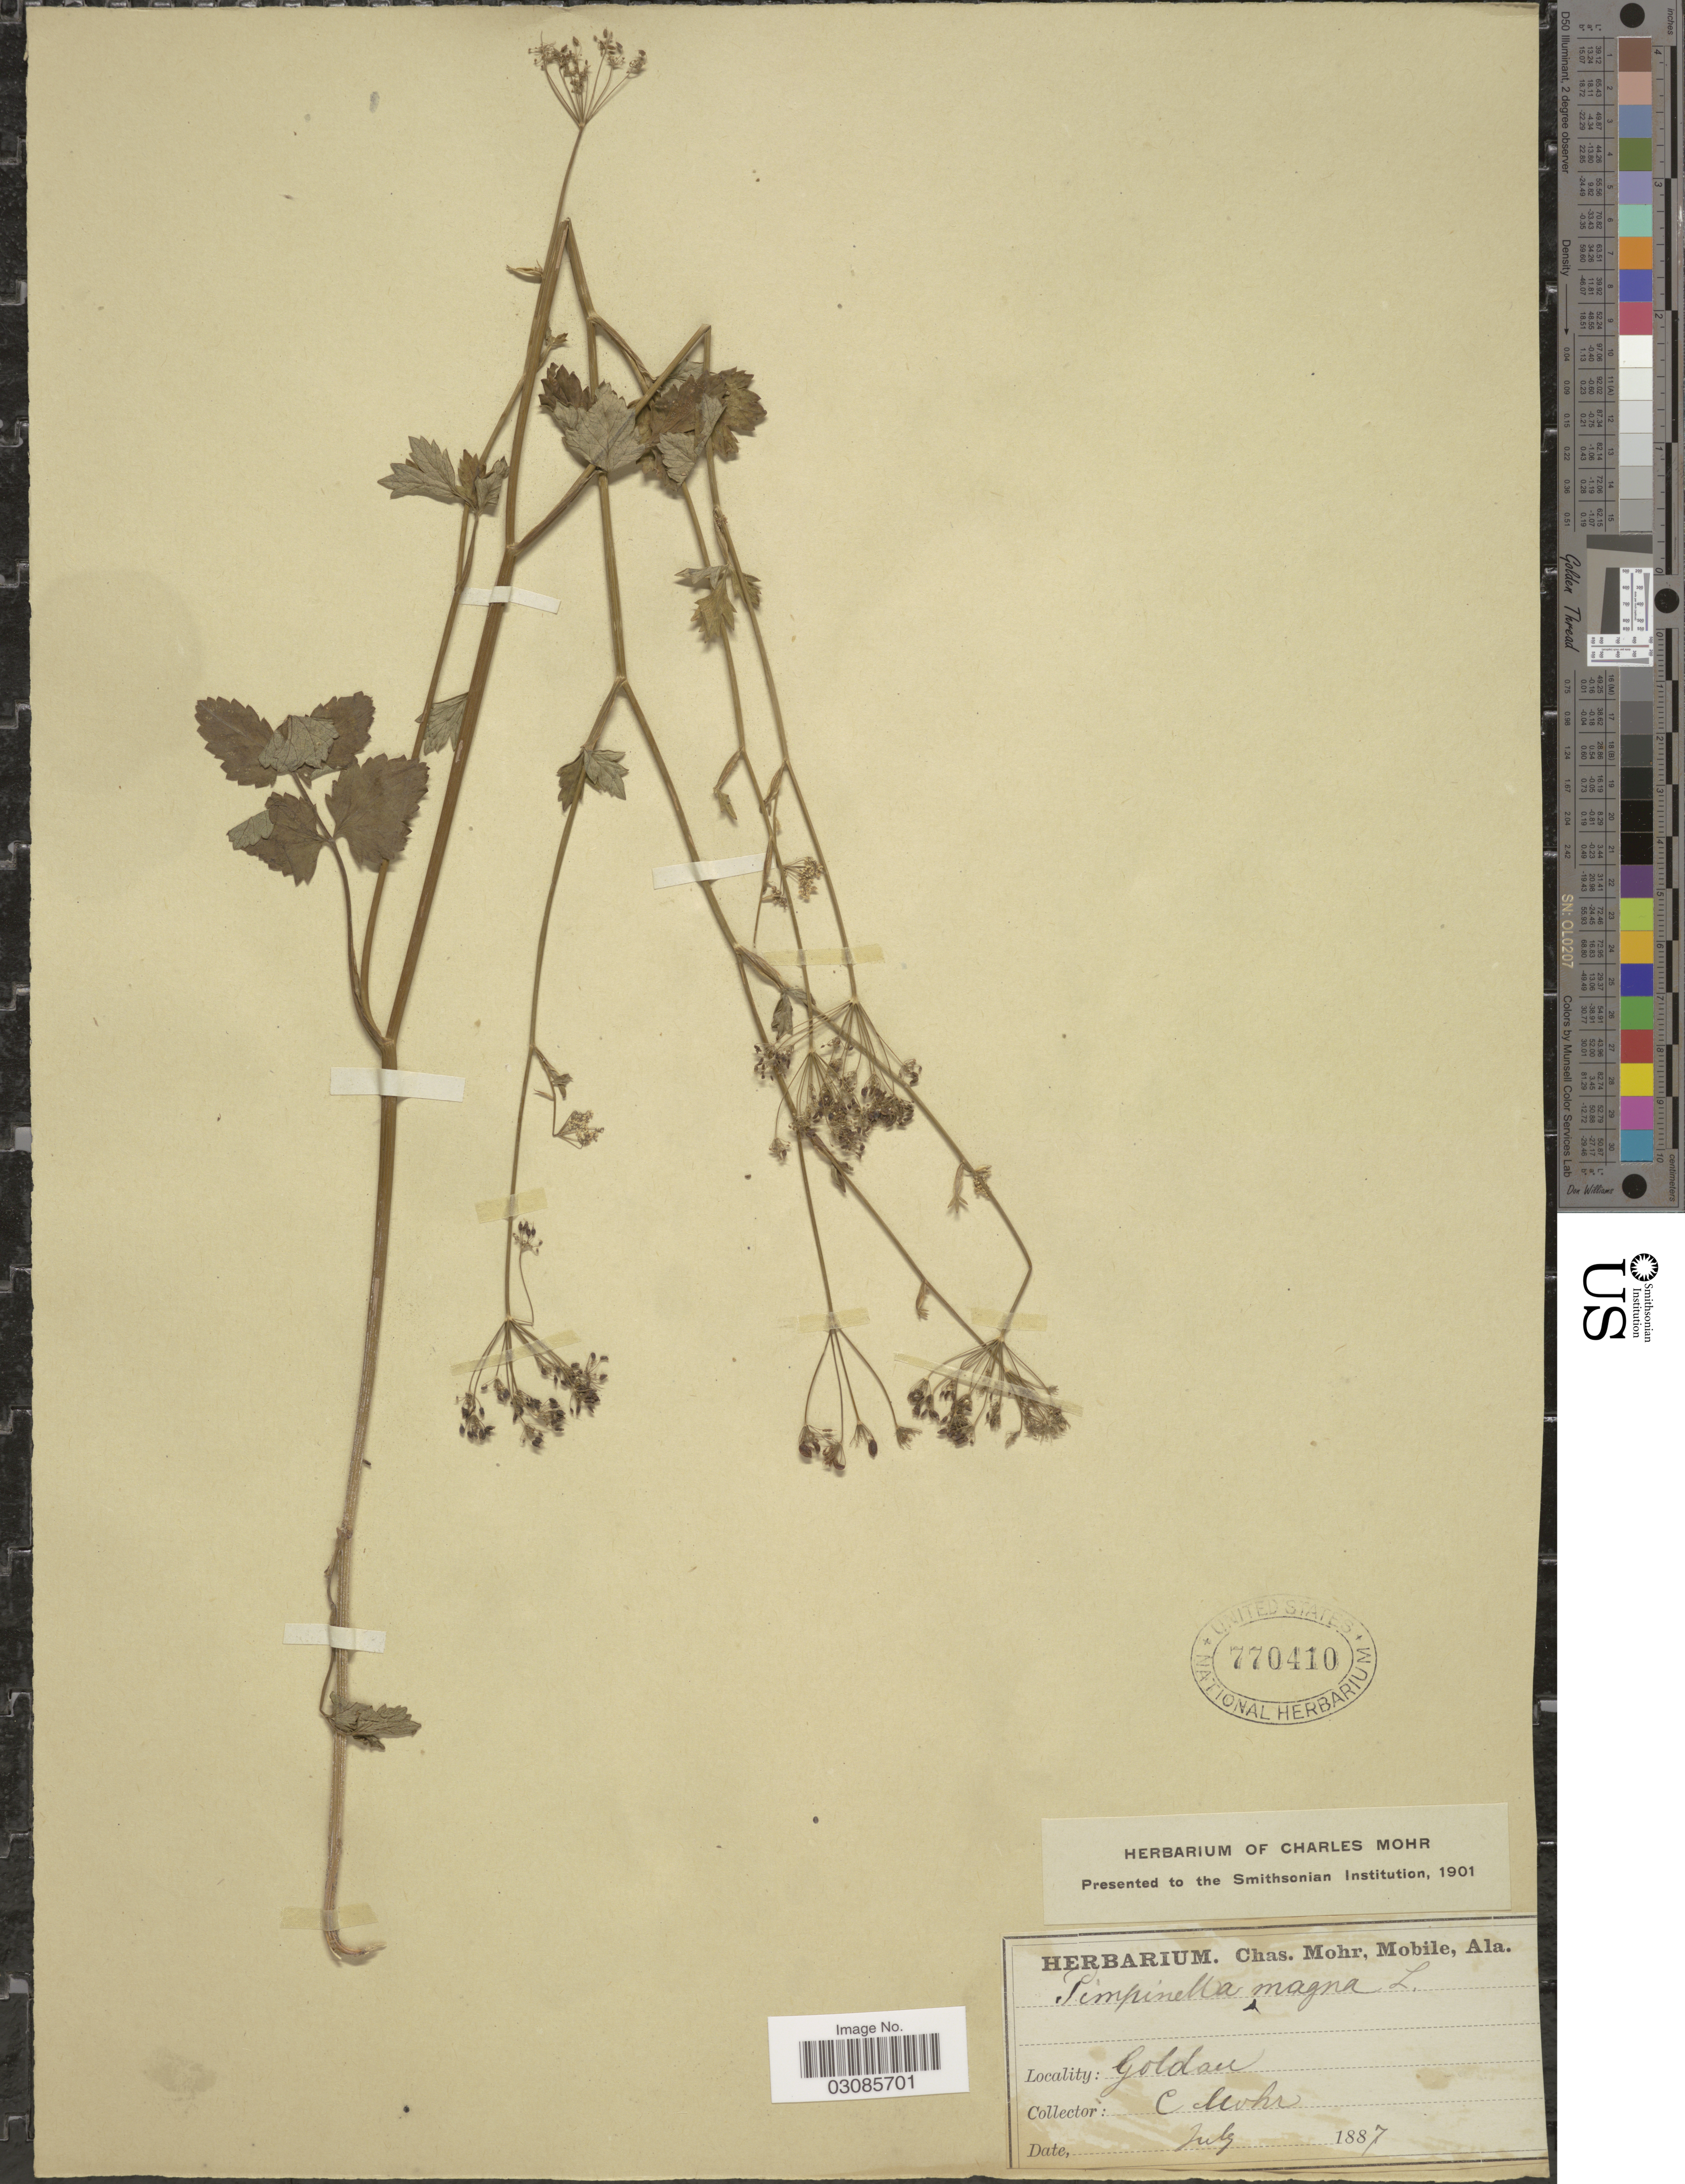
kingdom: Plantae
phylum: Tracheophyta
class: Magnoliopsida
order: Apiales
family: Apiaceae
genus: Pimpinella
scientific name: Pimpinella magna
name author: L.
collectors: Mohr, C. T. (herbarium)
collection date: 1887-07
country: Switzerland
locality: Goldau.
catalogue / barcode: US 770410